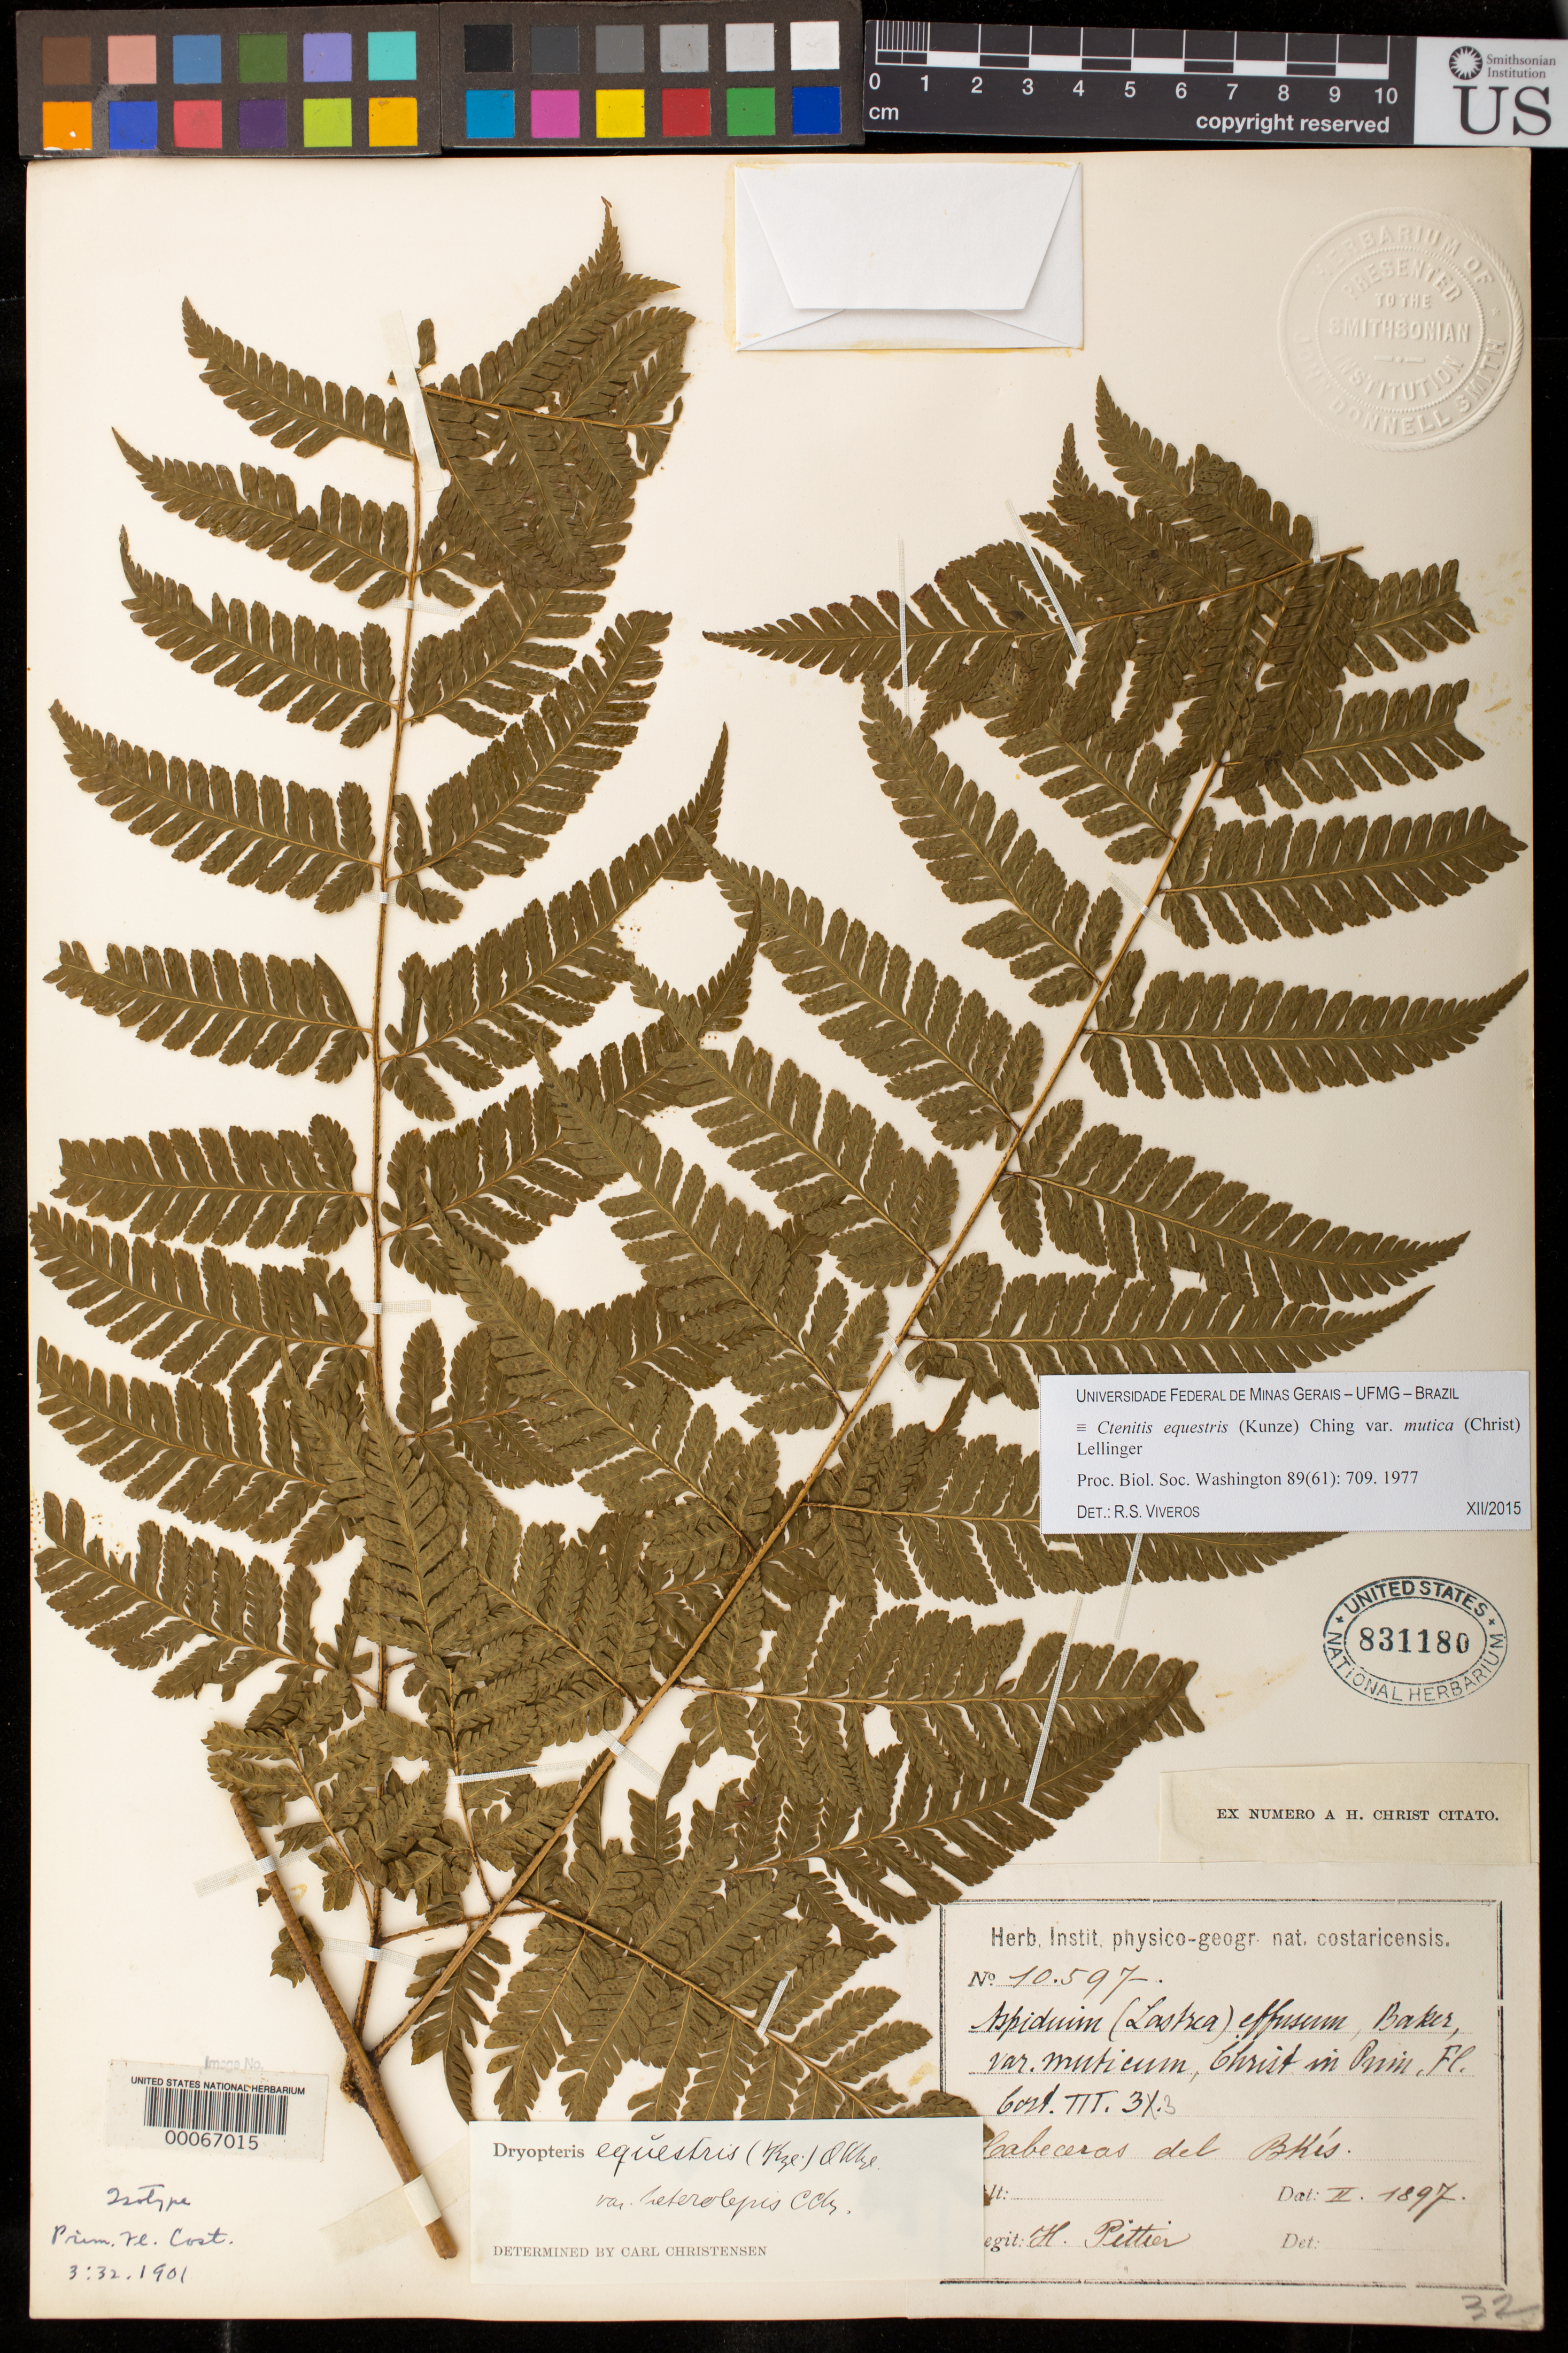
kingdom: Plantae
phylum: Tracheophyta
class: Polypodiopsida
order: Polypodiales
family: Tectariaceae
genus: Aspidium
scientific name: Aspidium effusum var. muticum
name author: Christ in Pittier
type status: Isotype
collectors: H. F. Pittier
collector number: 10597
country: Costa Rica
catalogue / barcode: US 831180